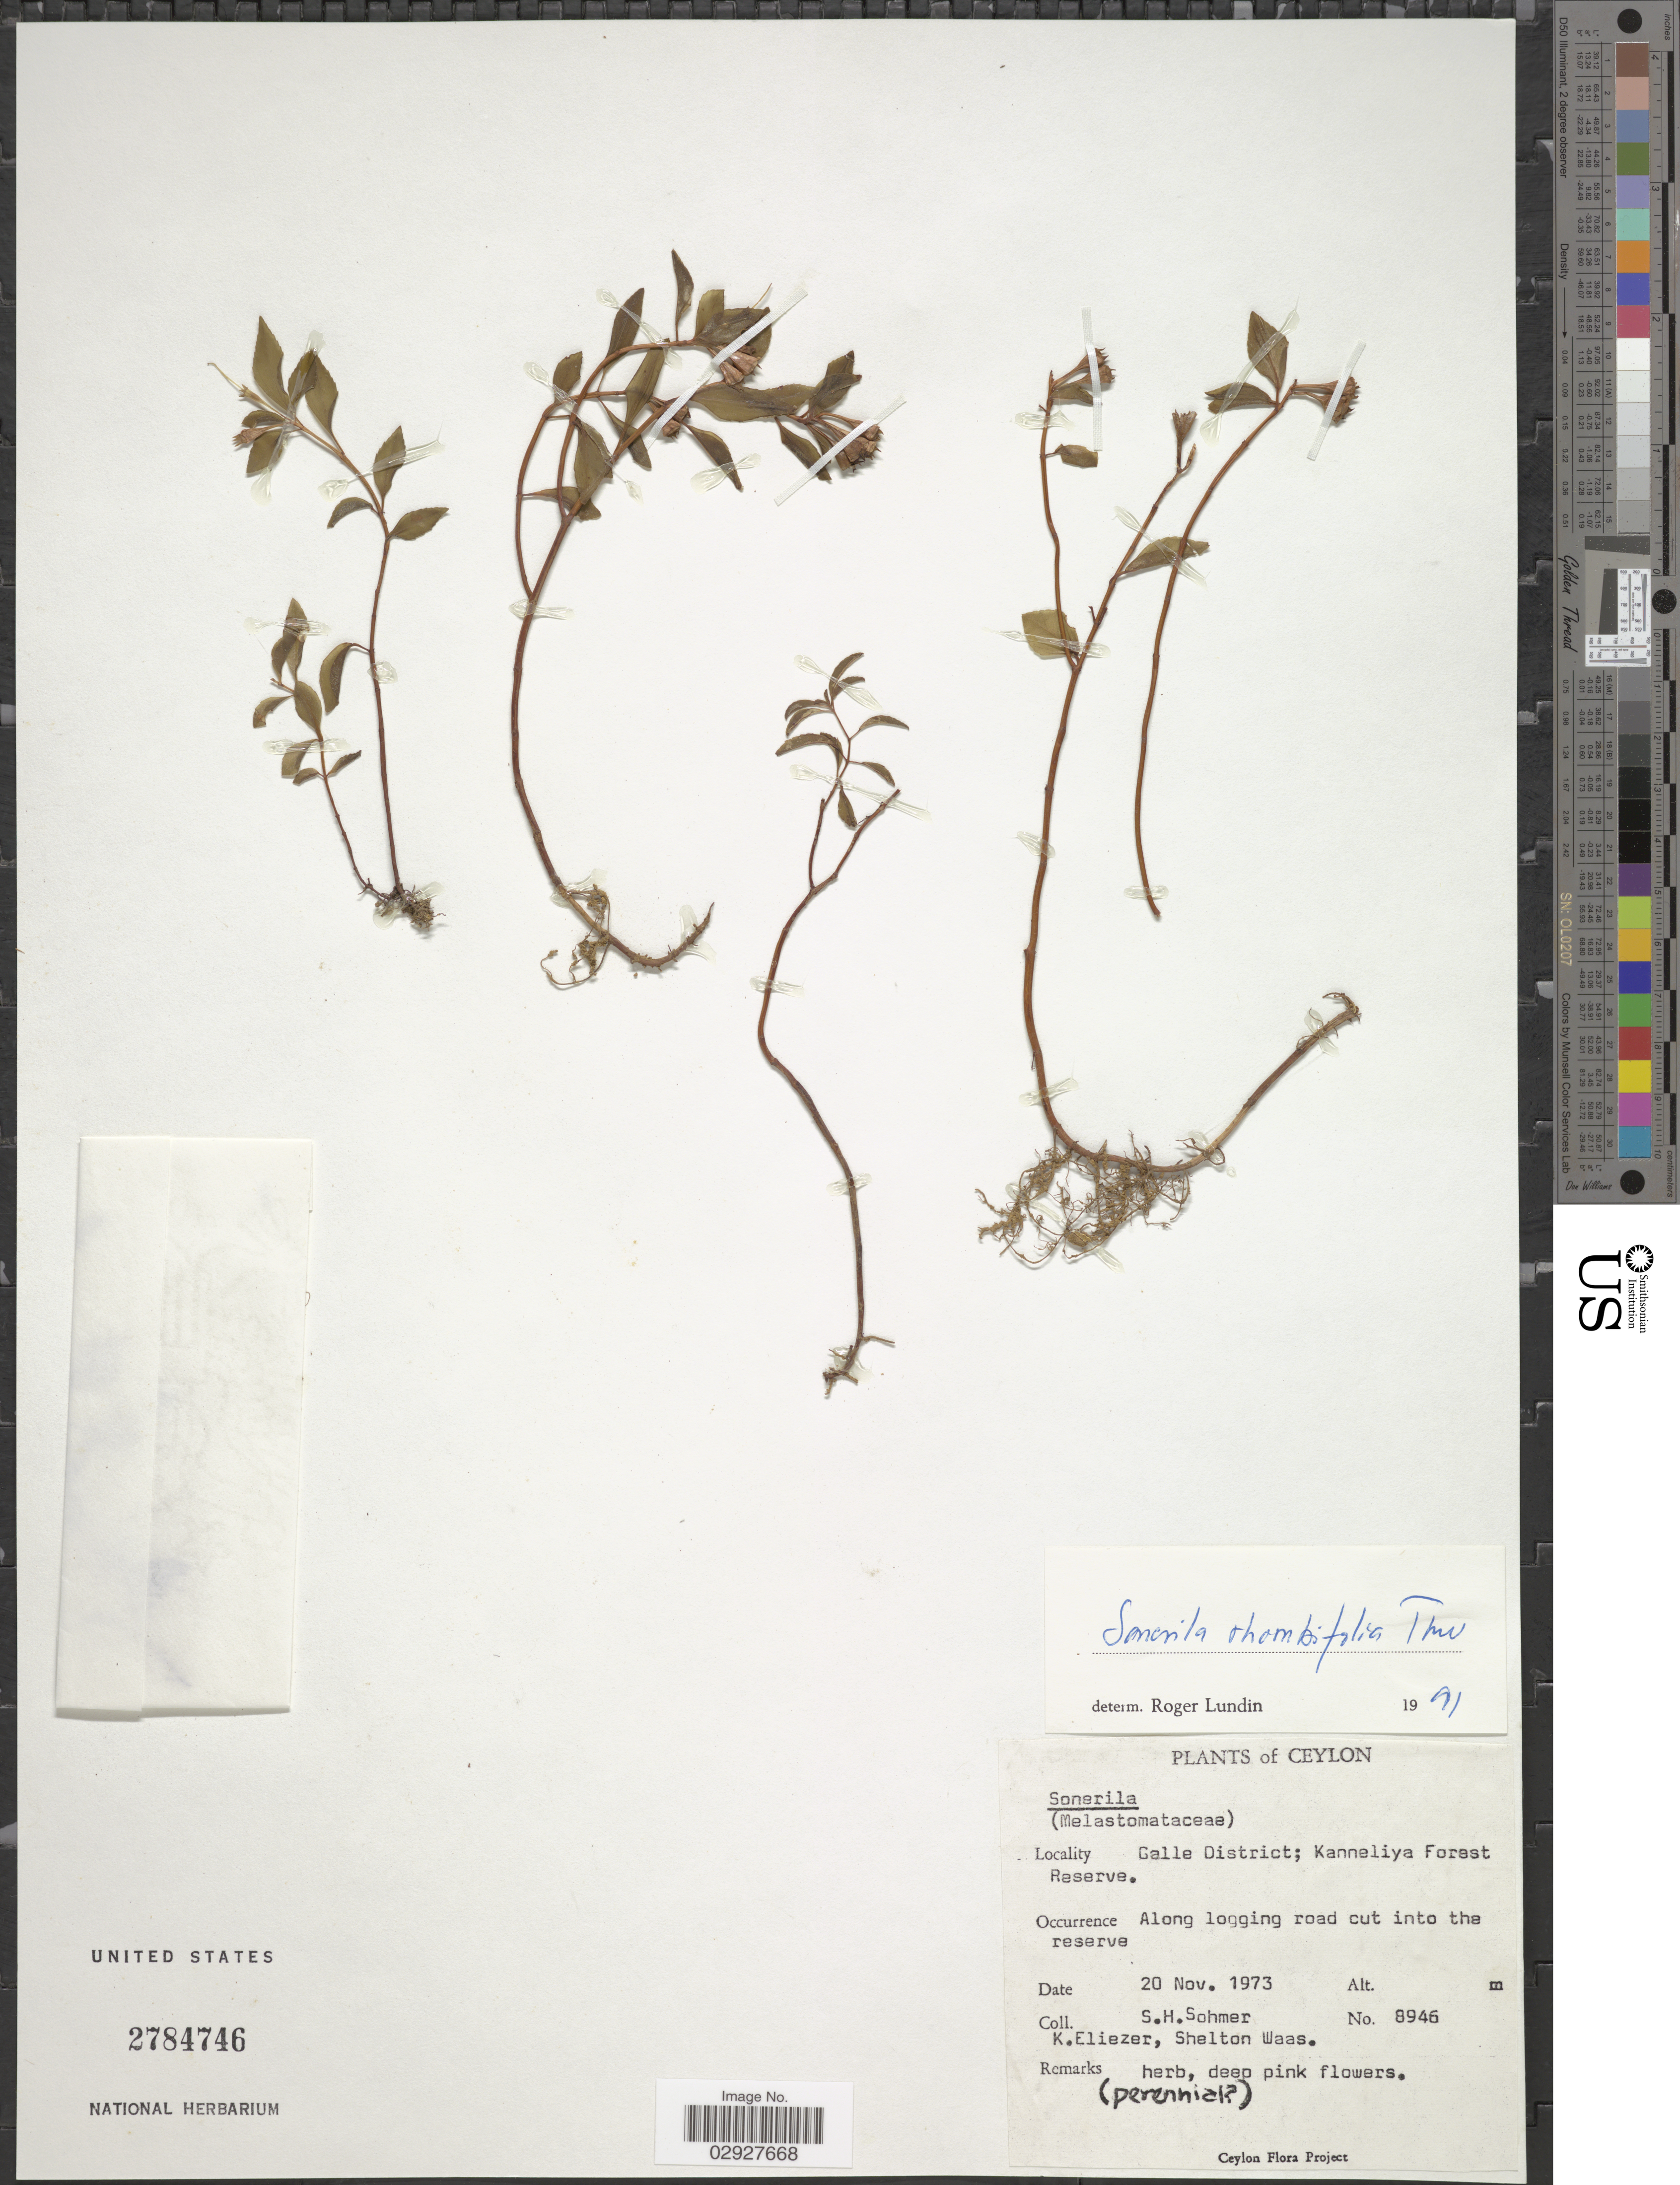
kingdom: Plantae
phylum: Tracheophyta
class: Magnoliopsida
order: Myrtales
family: Melastomataceae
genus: Sonerila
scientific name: Sonerila rhombifolia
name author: Thwaites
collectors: S. H. Sohmer, K. Eliezer & S. Waas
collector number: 8946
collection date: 1973-11-20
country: Sri Lanka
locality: Ceylon. Galle District; Kanneliya Forest Reserve.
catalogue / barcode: US 2784746